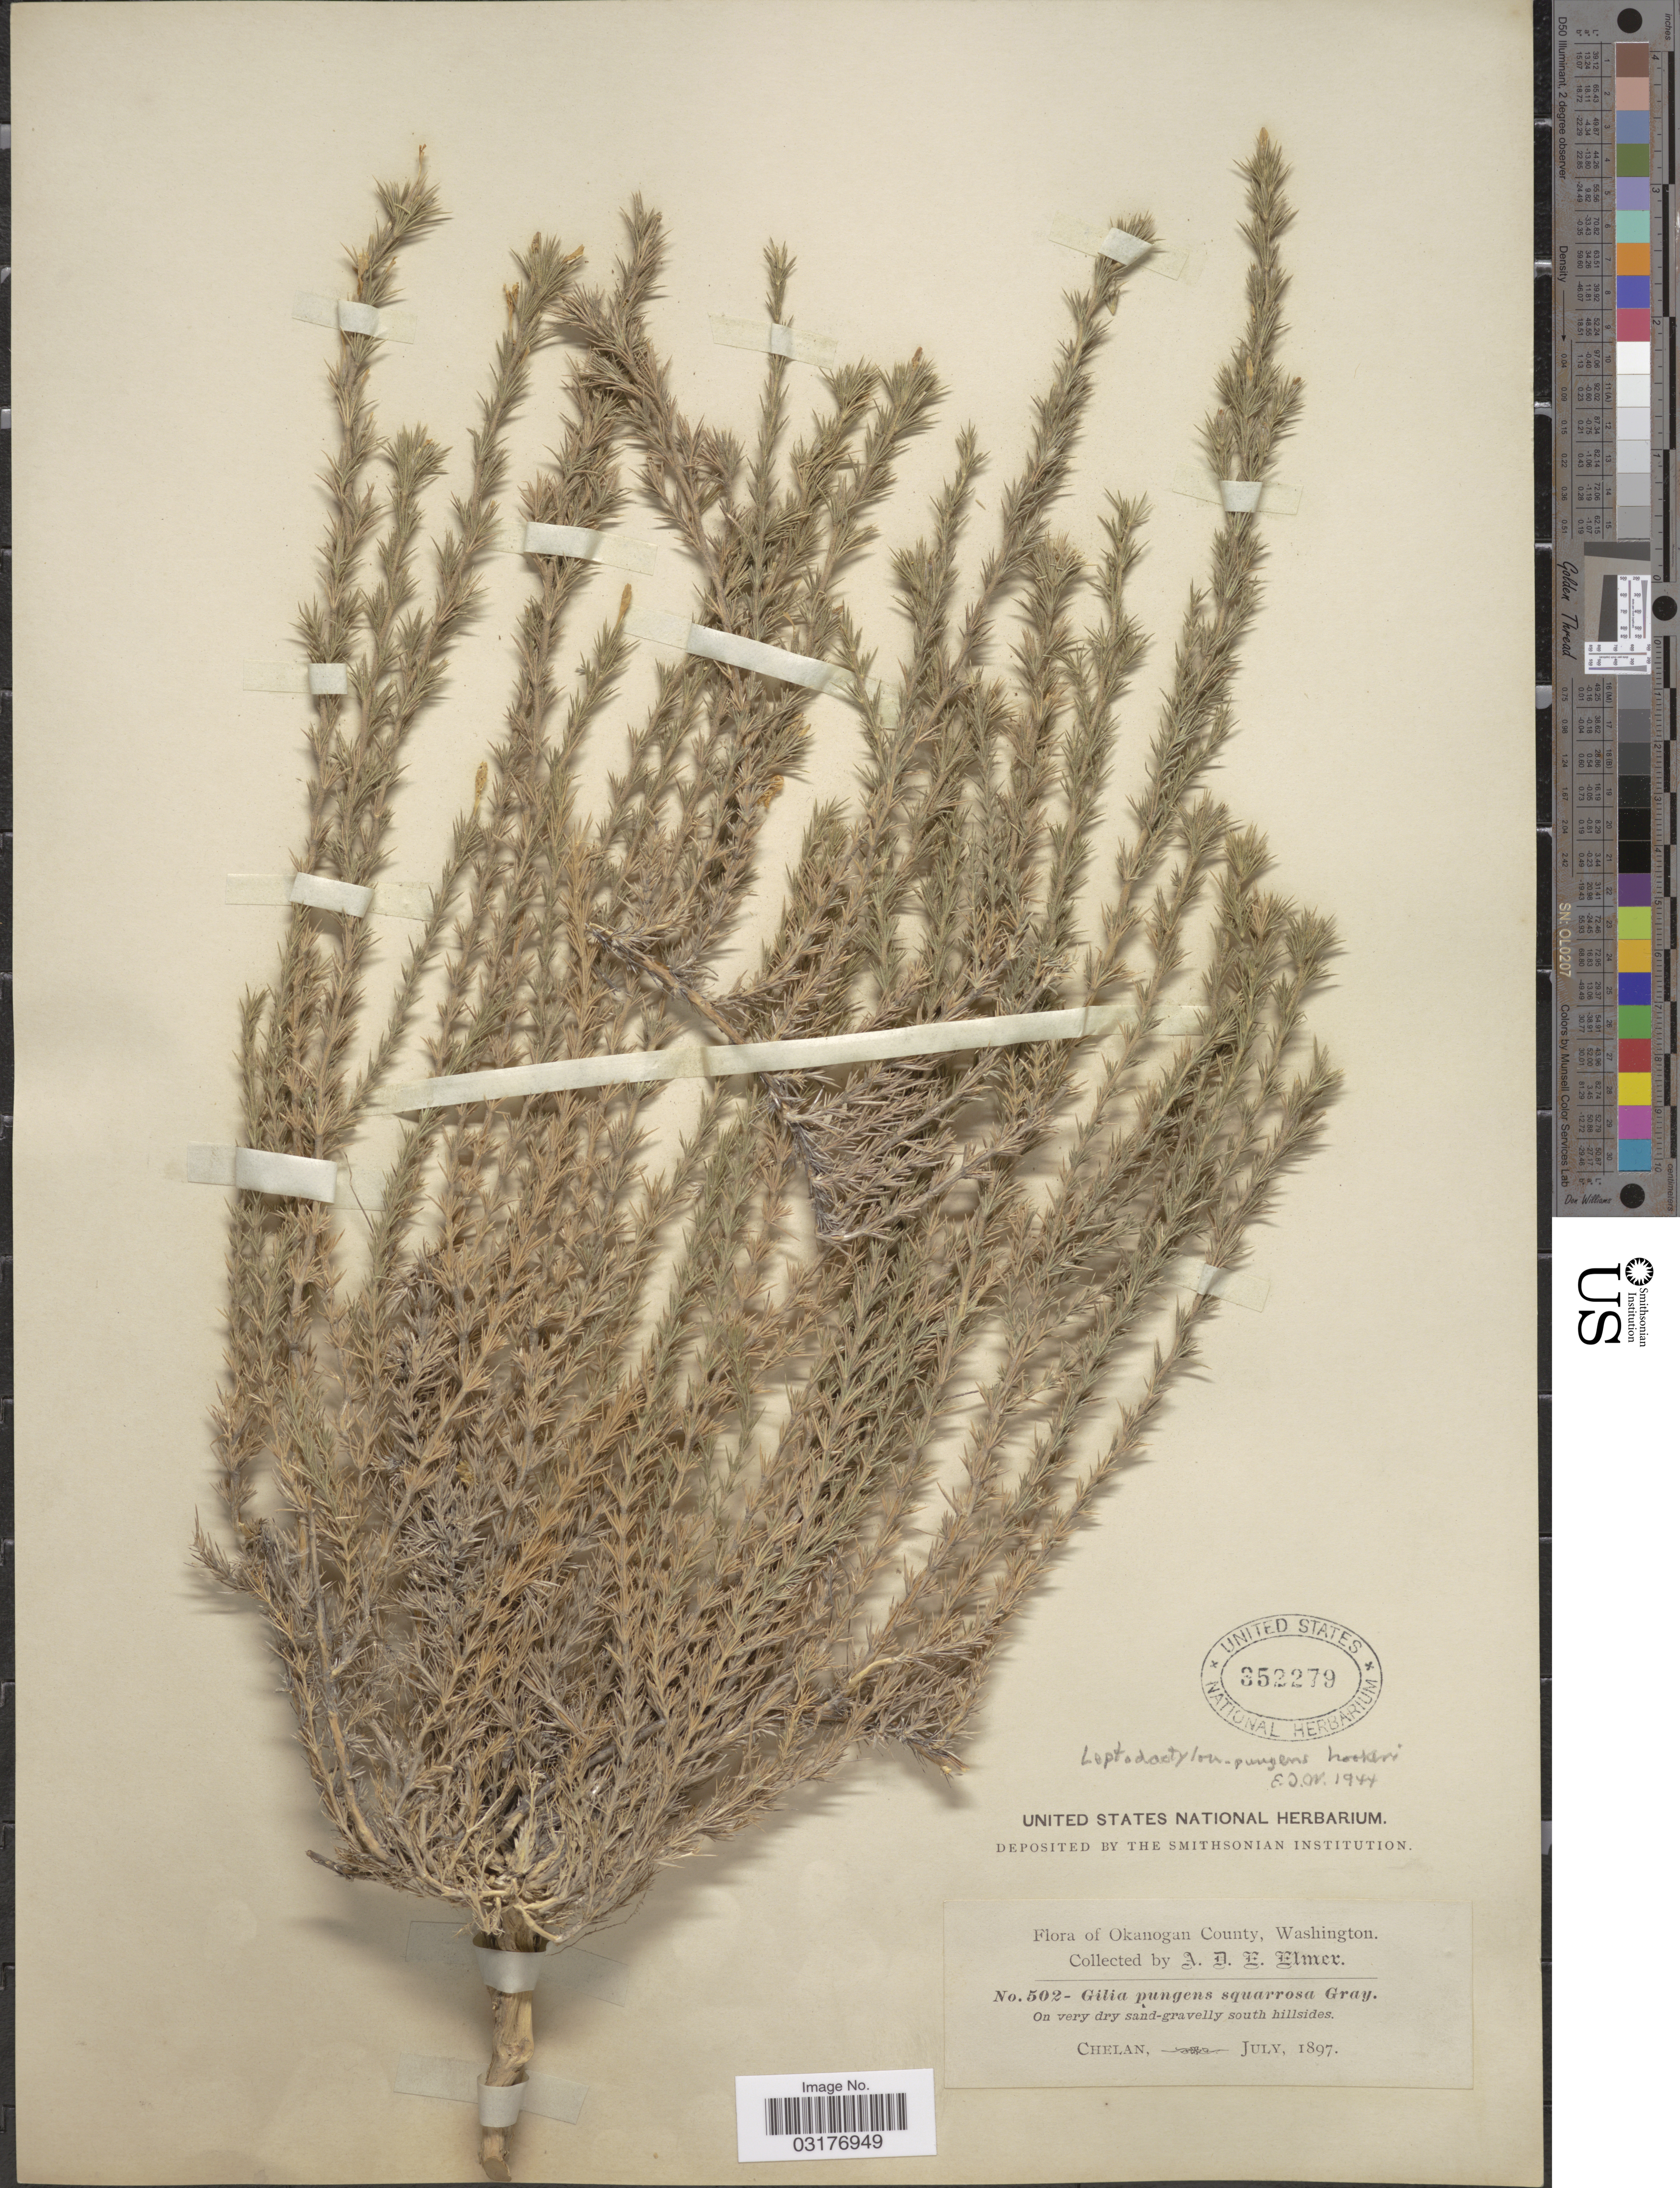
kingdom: Plantae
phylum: Tracheophyta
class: Magnoliopsida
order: Ericales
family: Polemoniaceae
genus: Linanthus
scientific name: Linanthus pungens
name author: (Torr.) J.M. Porter & L.A. Johnson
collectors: A. D. E. Elmer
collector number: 502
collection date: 1897-07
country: United States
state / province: Washington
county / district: Chelan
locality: Chelan.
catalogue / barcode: US 352279